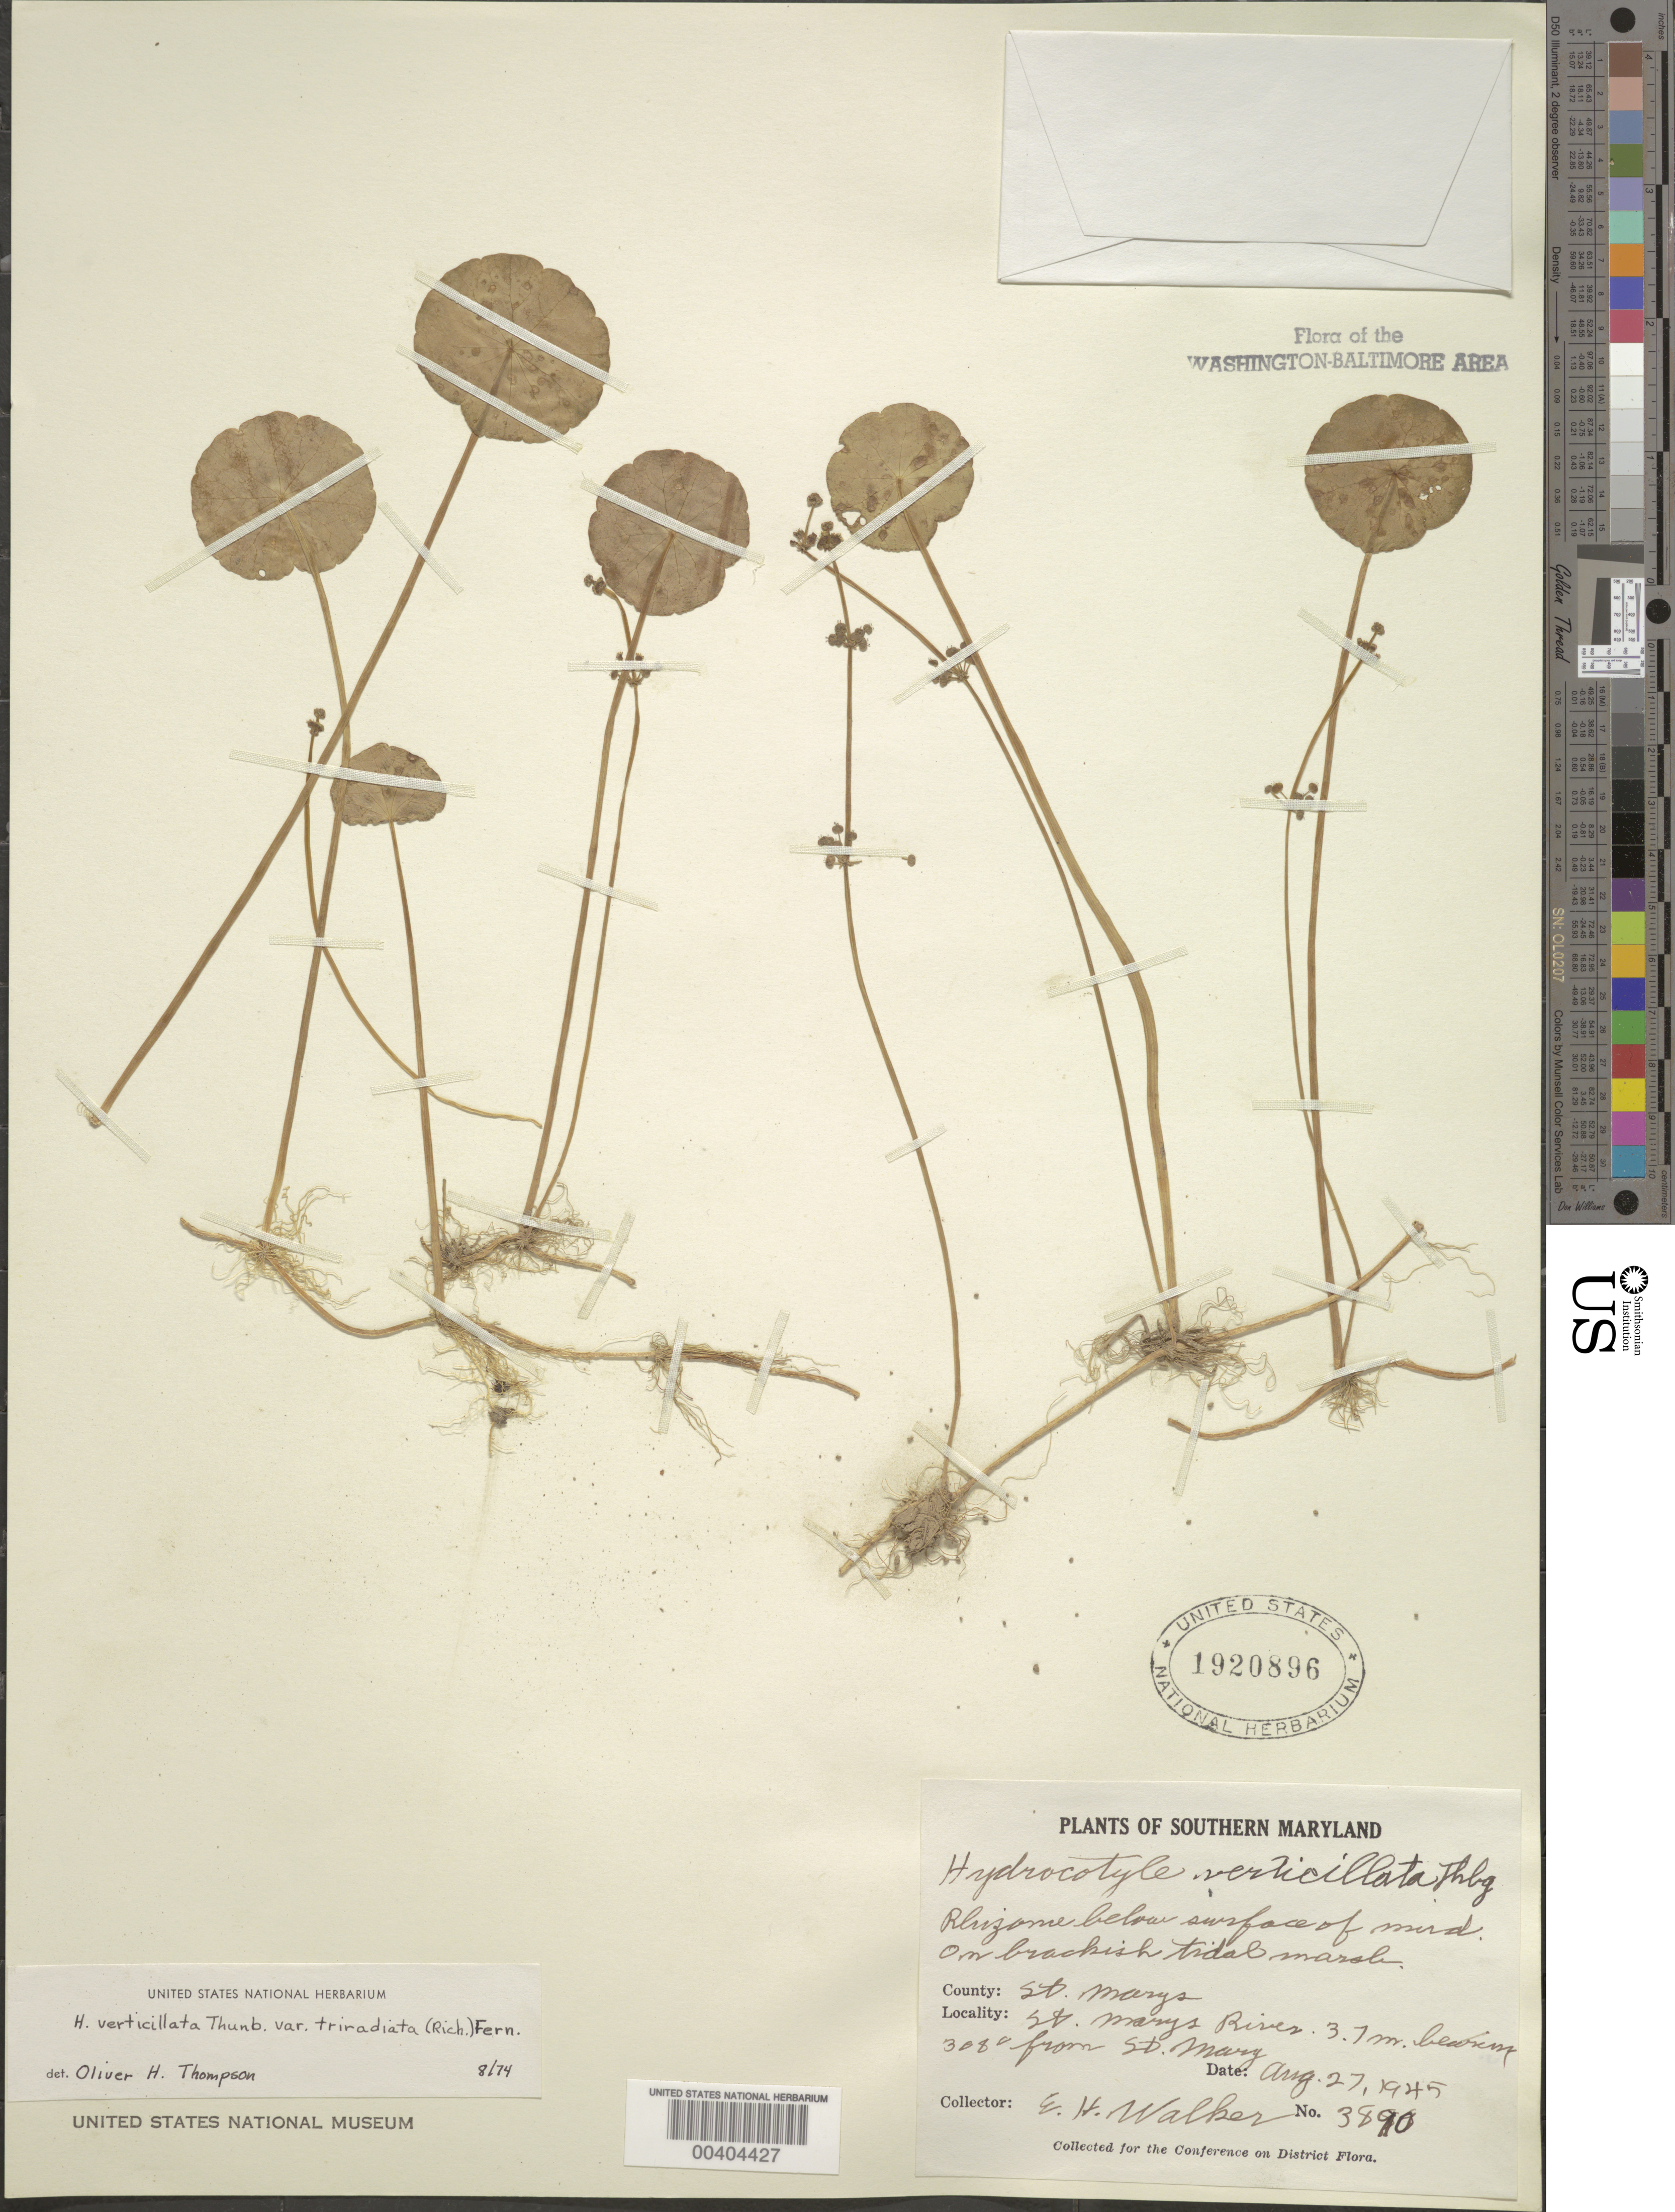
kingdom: Plantae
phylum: Tracheophyta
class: Magnoliopsida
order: Apiales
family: Araliaceae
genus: Hydrocotyle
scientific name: Hydrocotyle verticillata var. triradiata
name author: (A. Rich.) Fernald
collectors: E. H. Walker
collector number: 3890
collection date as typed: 27 Aug 1945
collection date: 1945-08-27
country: United States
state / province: Maryland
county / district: St. Mary's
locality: St. Marys River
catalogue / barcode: US 1920896